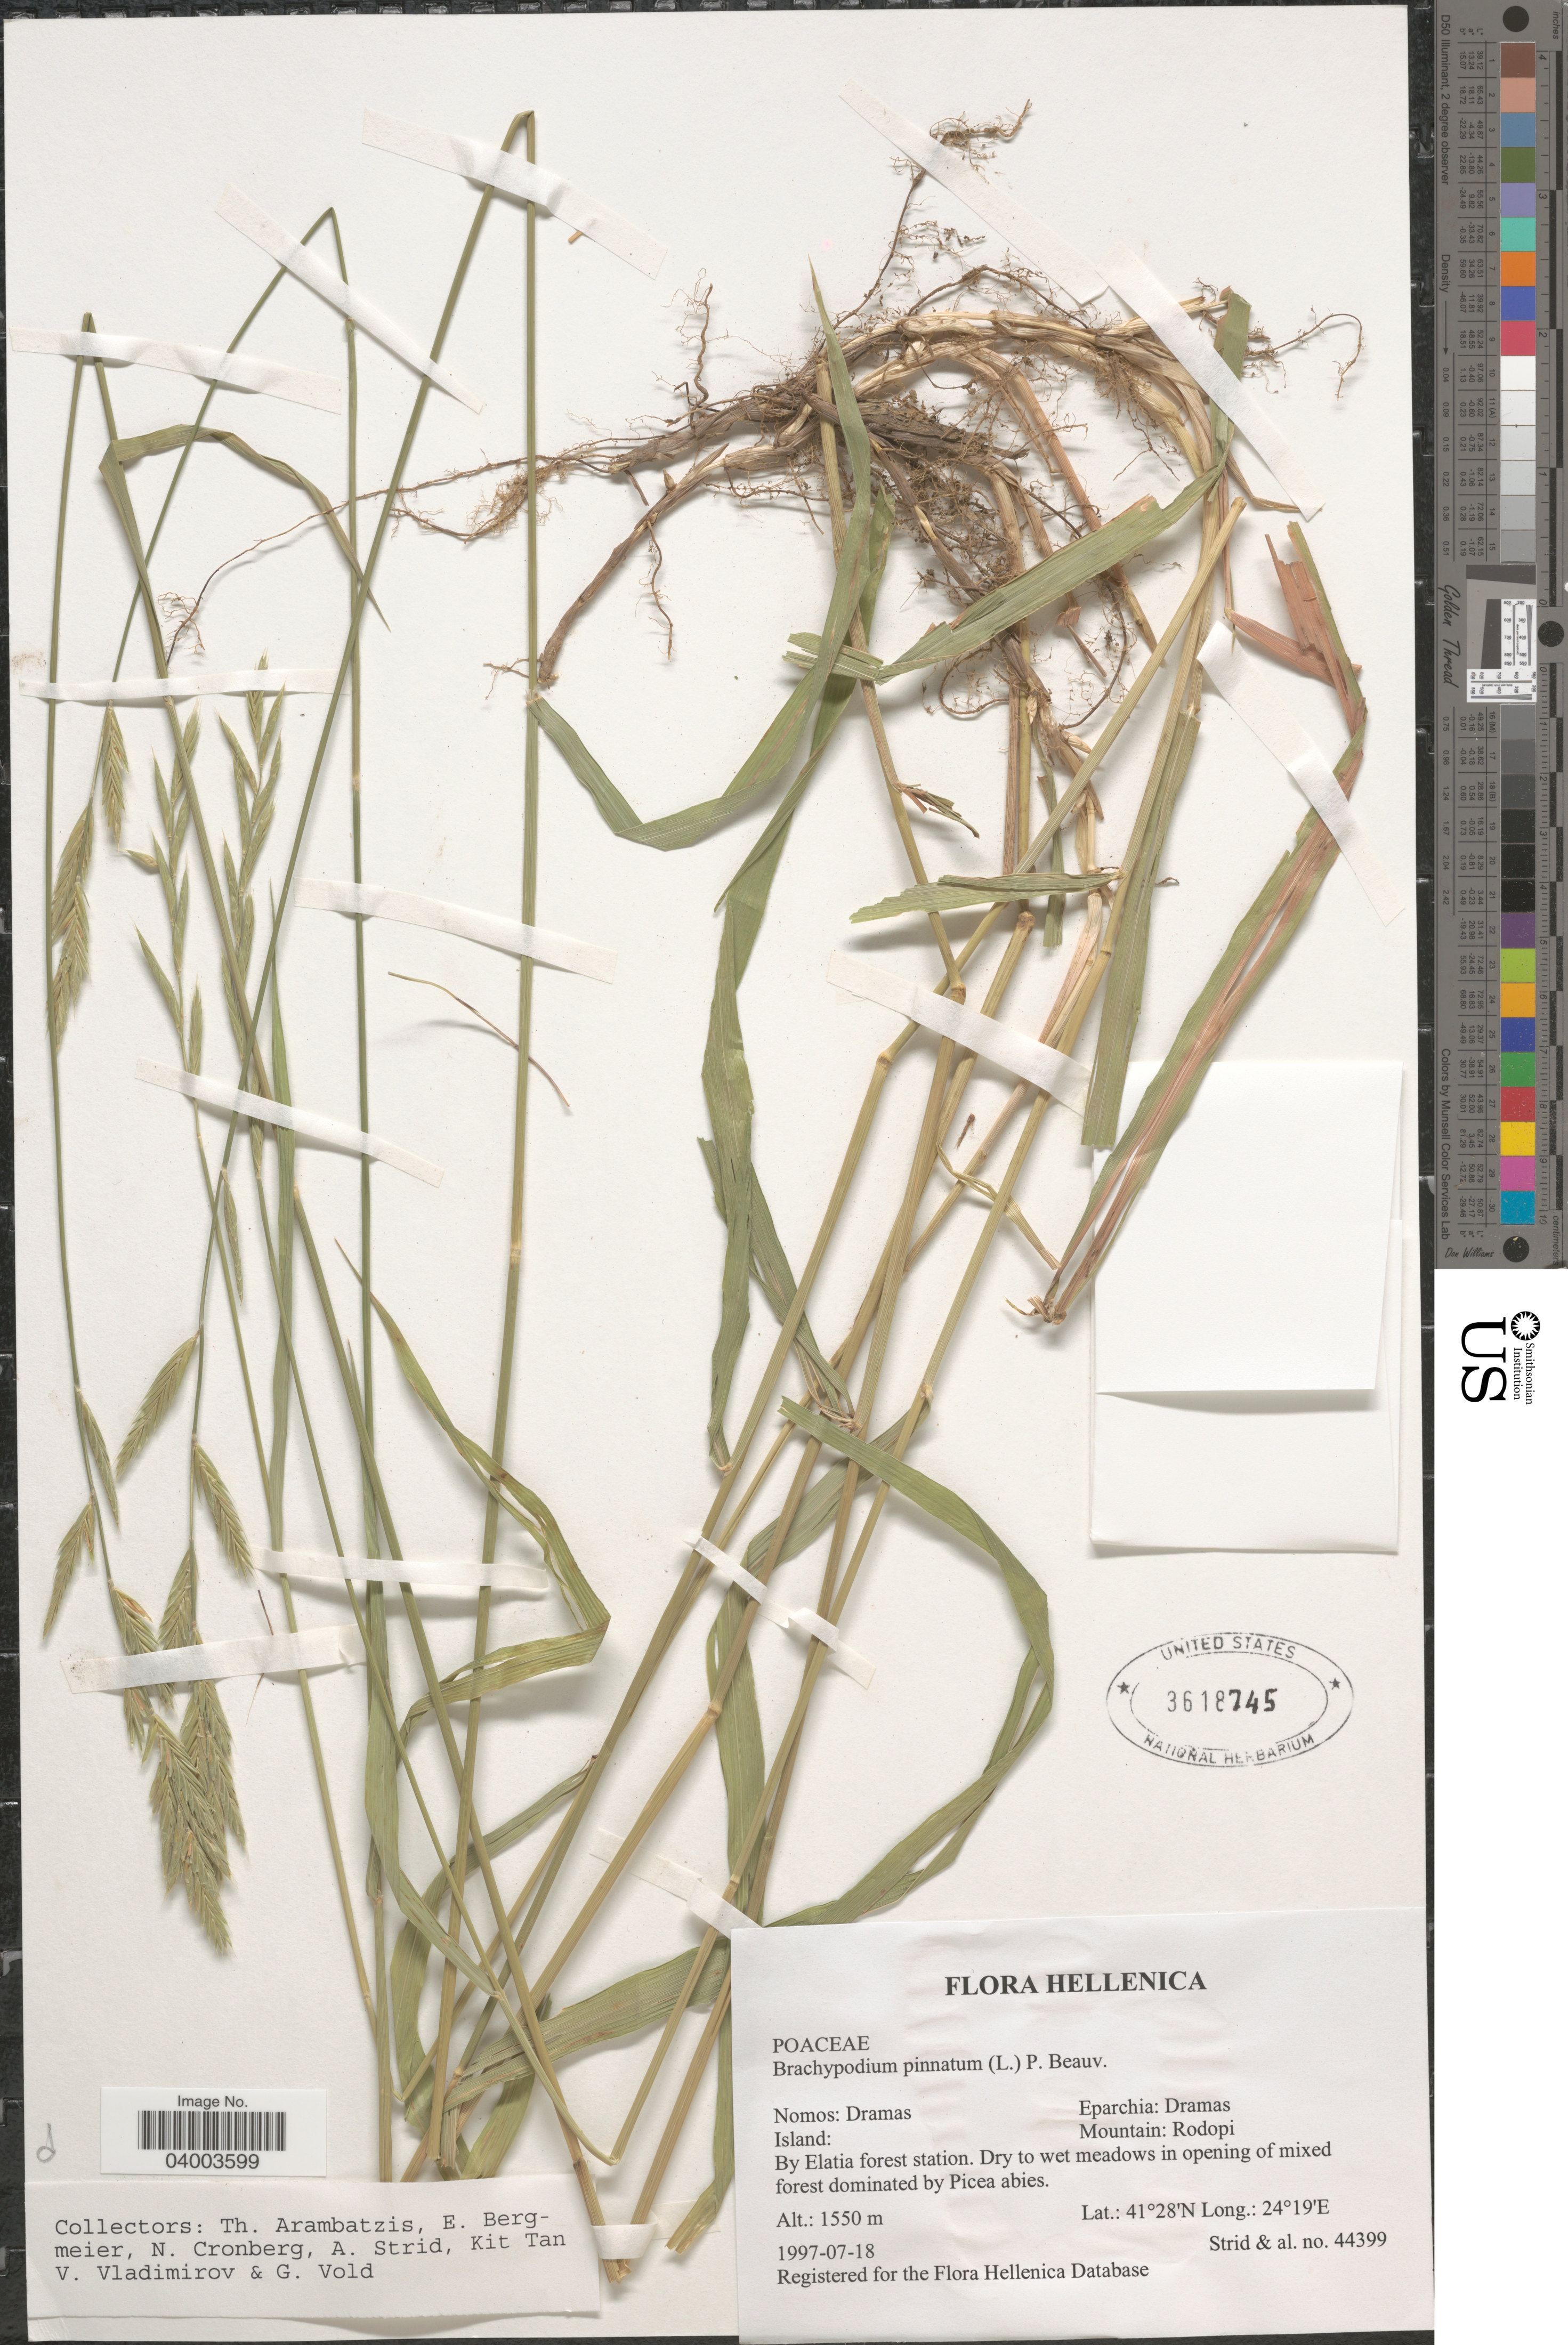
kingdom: Plantae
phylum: Tracheophyta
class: Liliopsida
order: Poales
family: Poaceae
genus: Brachypodium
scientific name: Brachypodium pinnatum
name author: (L.) P. Beauv.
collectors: A. Strid, T. Arambatzis, E. Bergmeier, N. Cronberg & et al.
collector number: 44399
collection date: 1997-07-18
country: Greece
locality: Hellencia. Mountain: Rodopi. By Elatia forest station.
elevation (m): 1550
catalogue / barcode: US 3618745